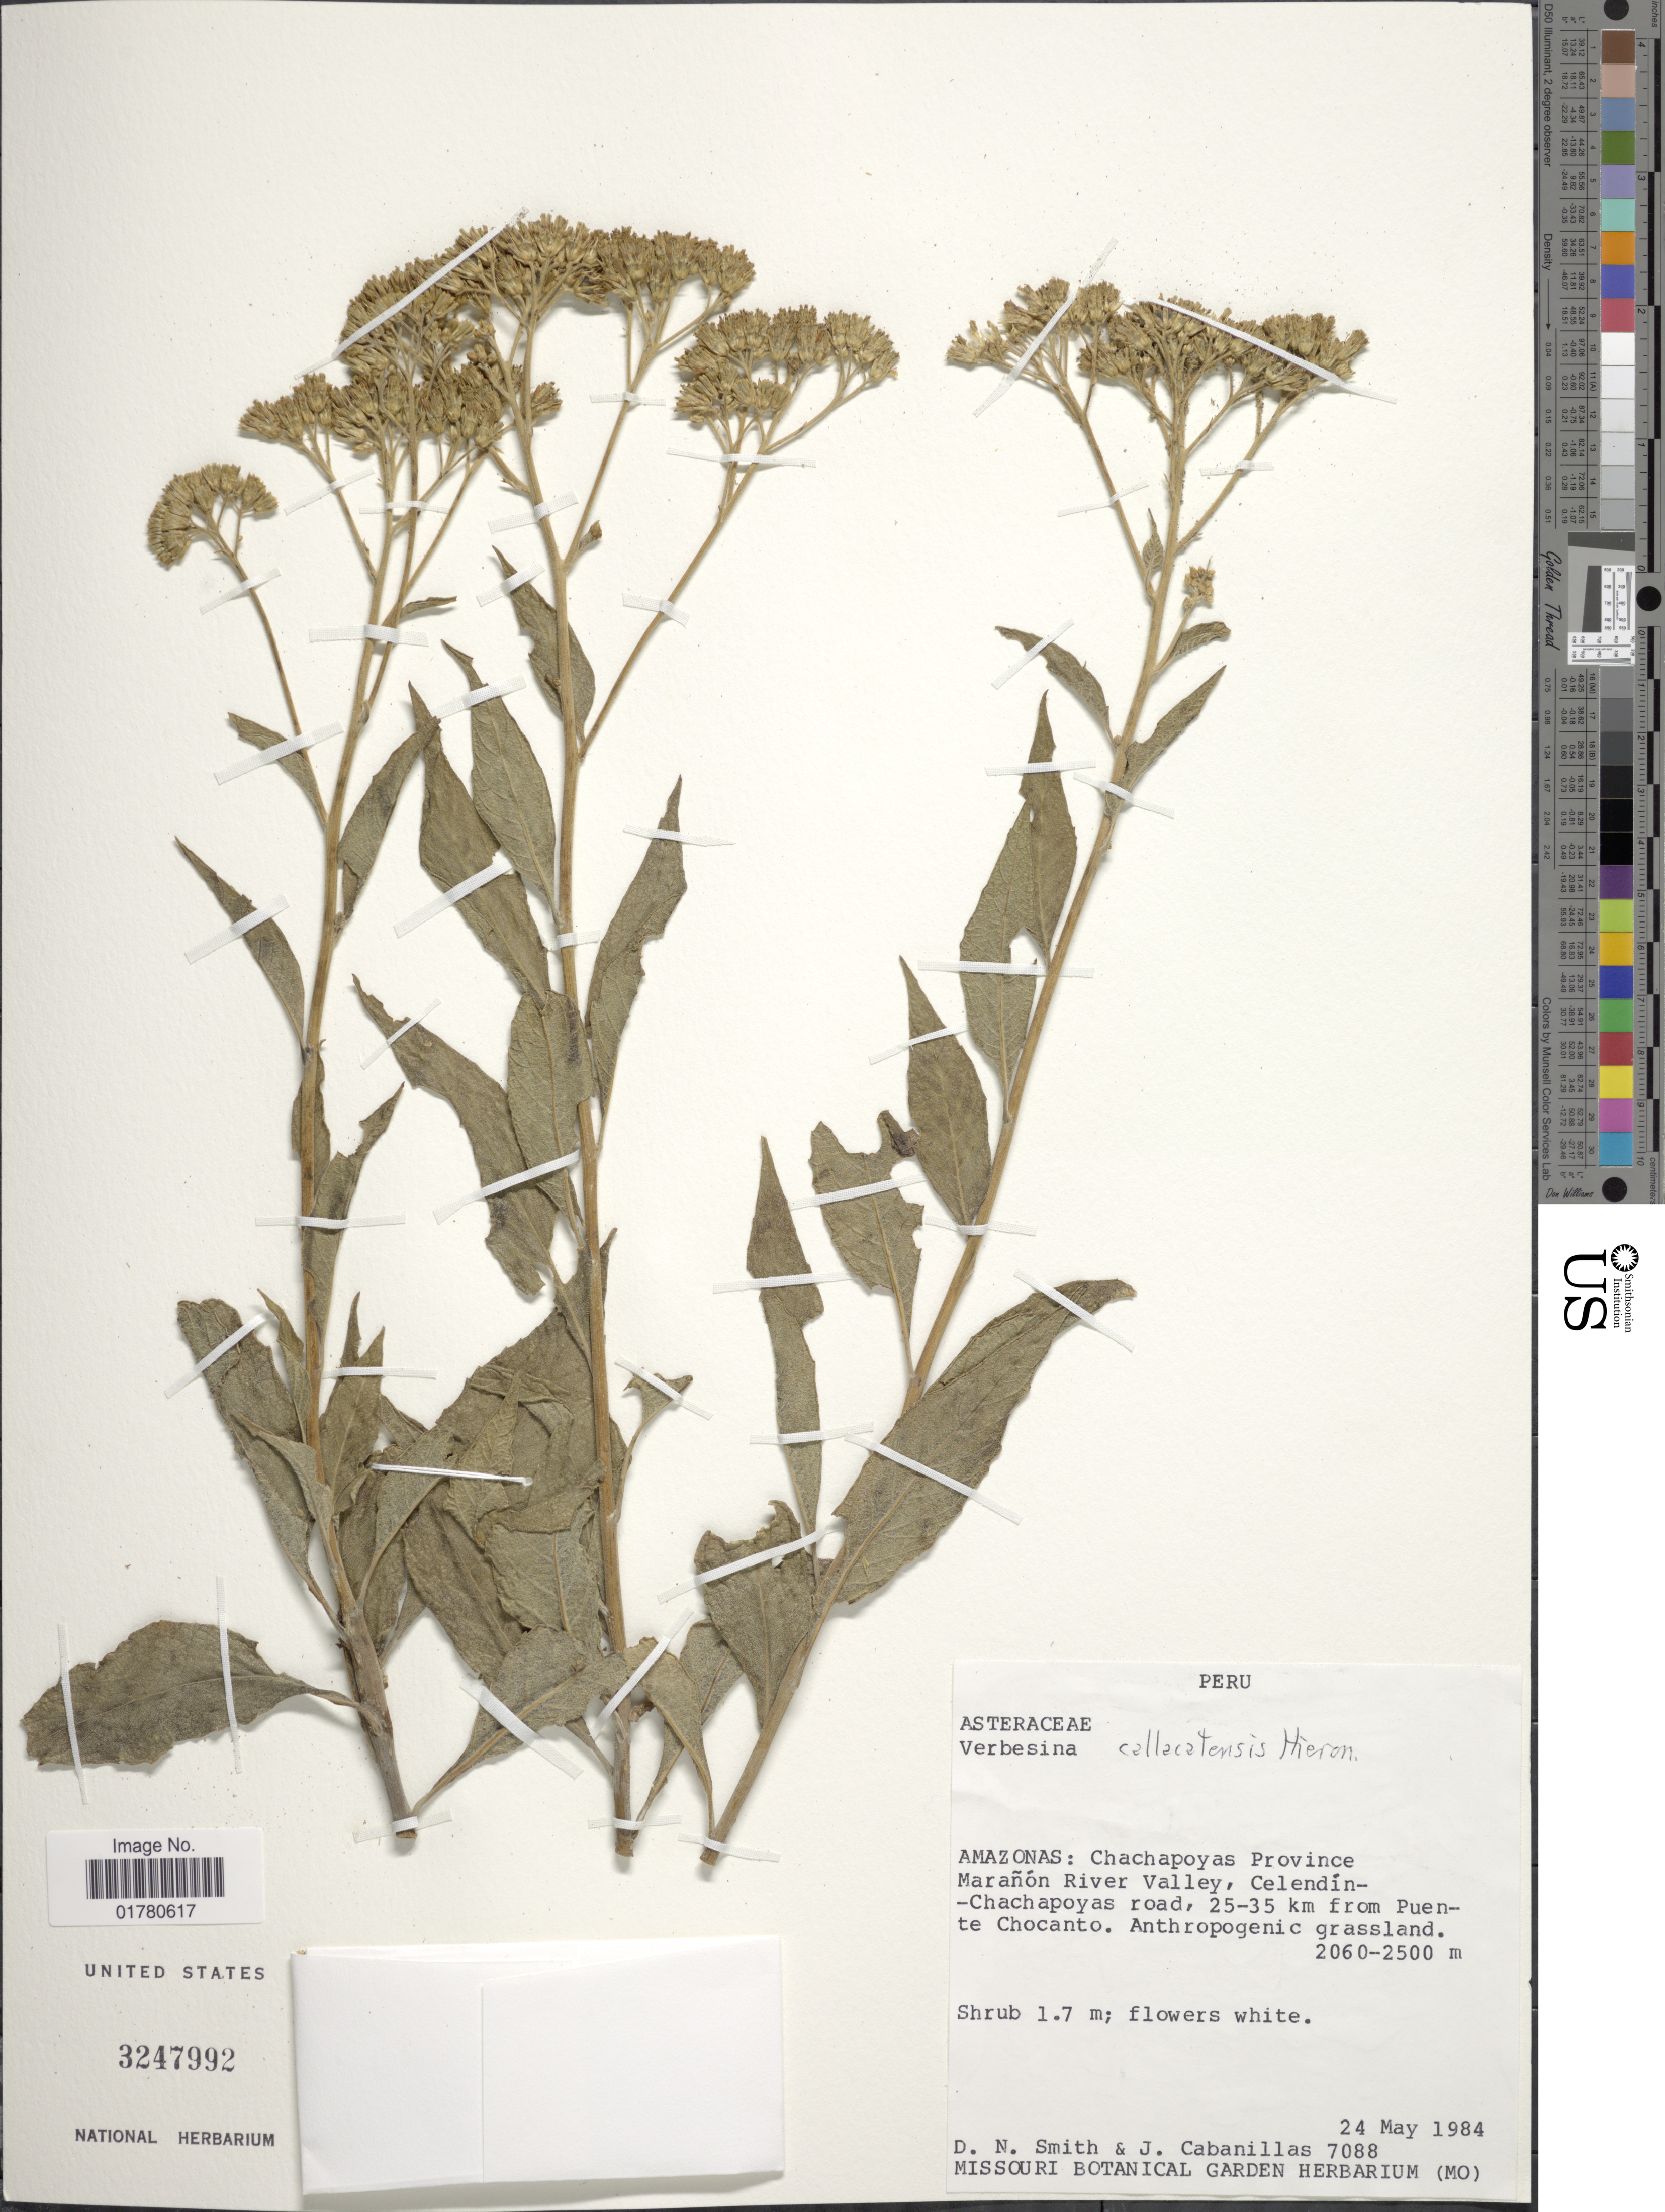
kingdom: Plantae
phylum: Tracheophyta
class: Magnoliopsida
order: Asterales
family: Asteraceae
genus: Verbesina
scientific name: Verbesina callacatensis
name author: Hieron.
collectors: D. Smith & J. Cabanillas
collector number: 7088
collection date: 1984-05-24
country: Peru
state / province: Amazonas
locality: Chachapoyas Province Marañón River Valley, Celendín-Chachapoyas road, 25-35 km from Puente Chocanto. Anthropogenic grassland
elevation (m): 2060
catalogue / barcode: US 3247992